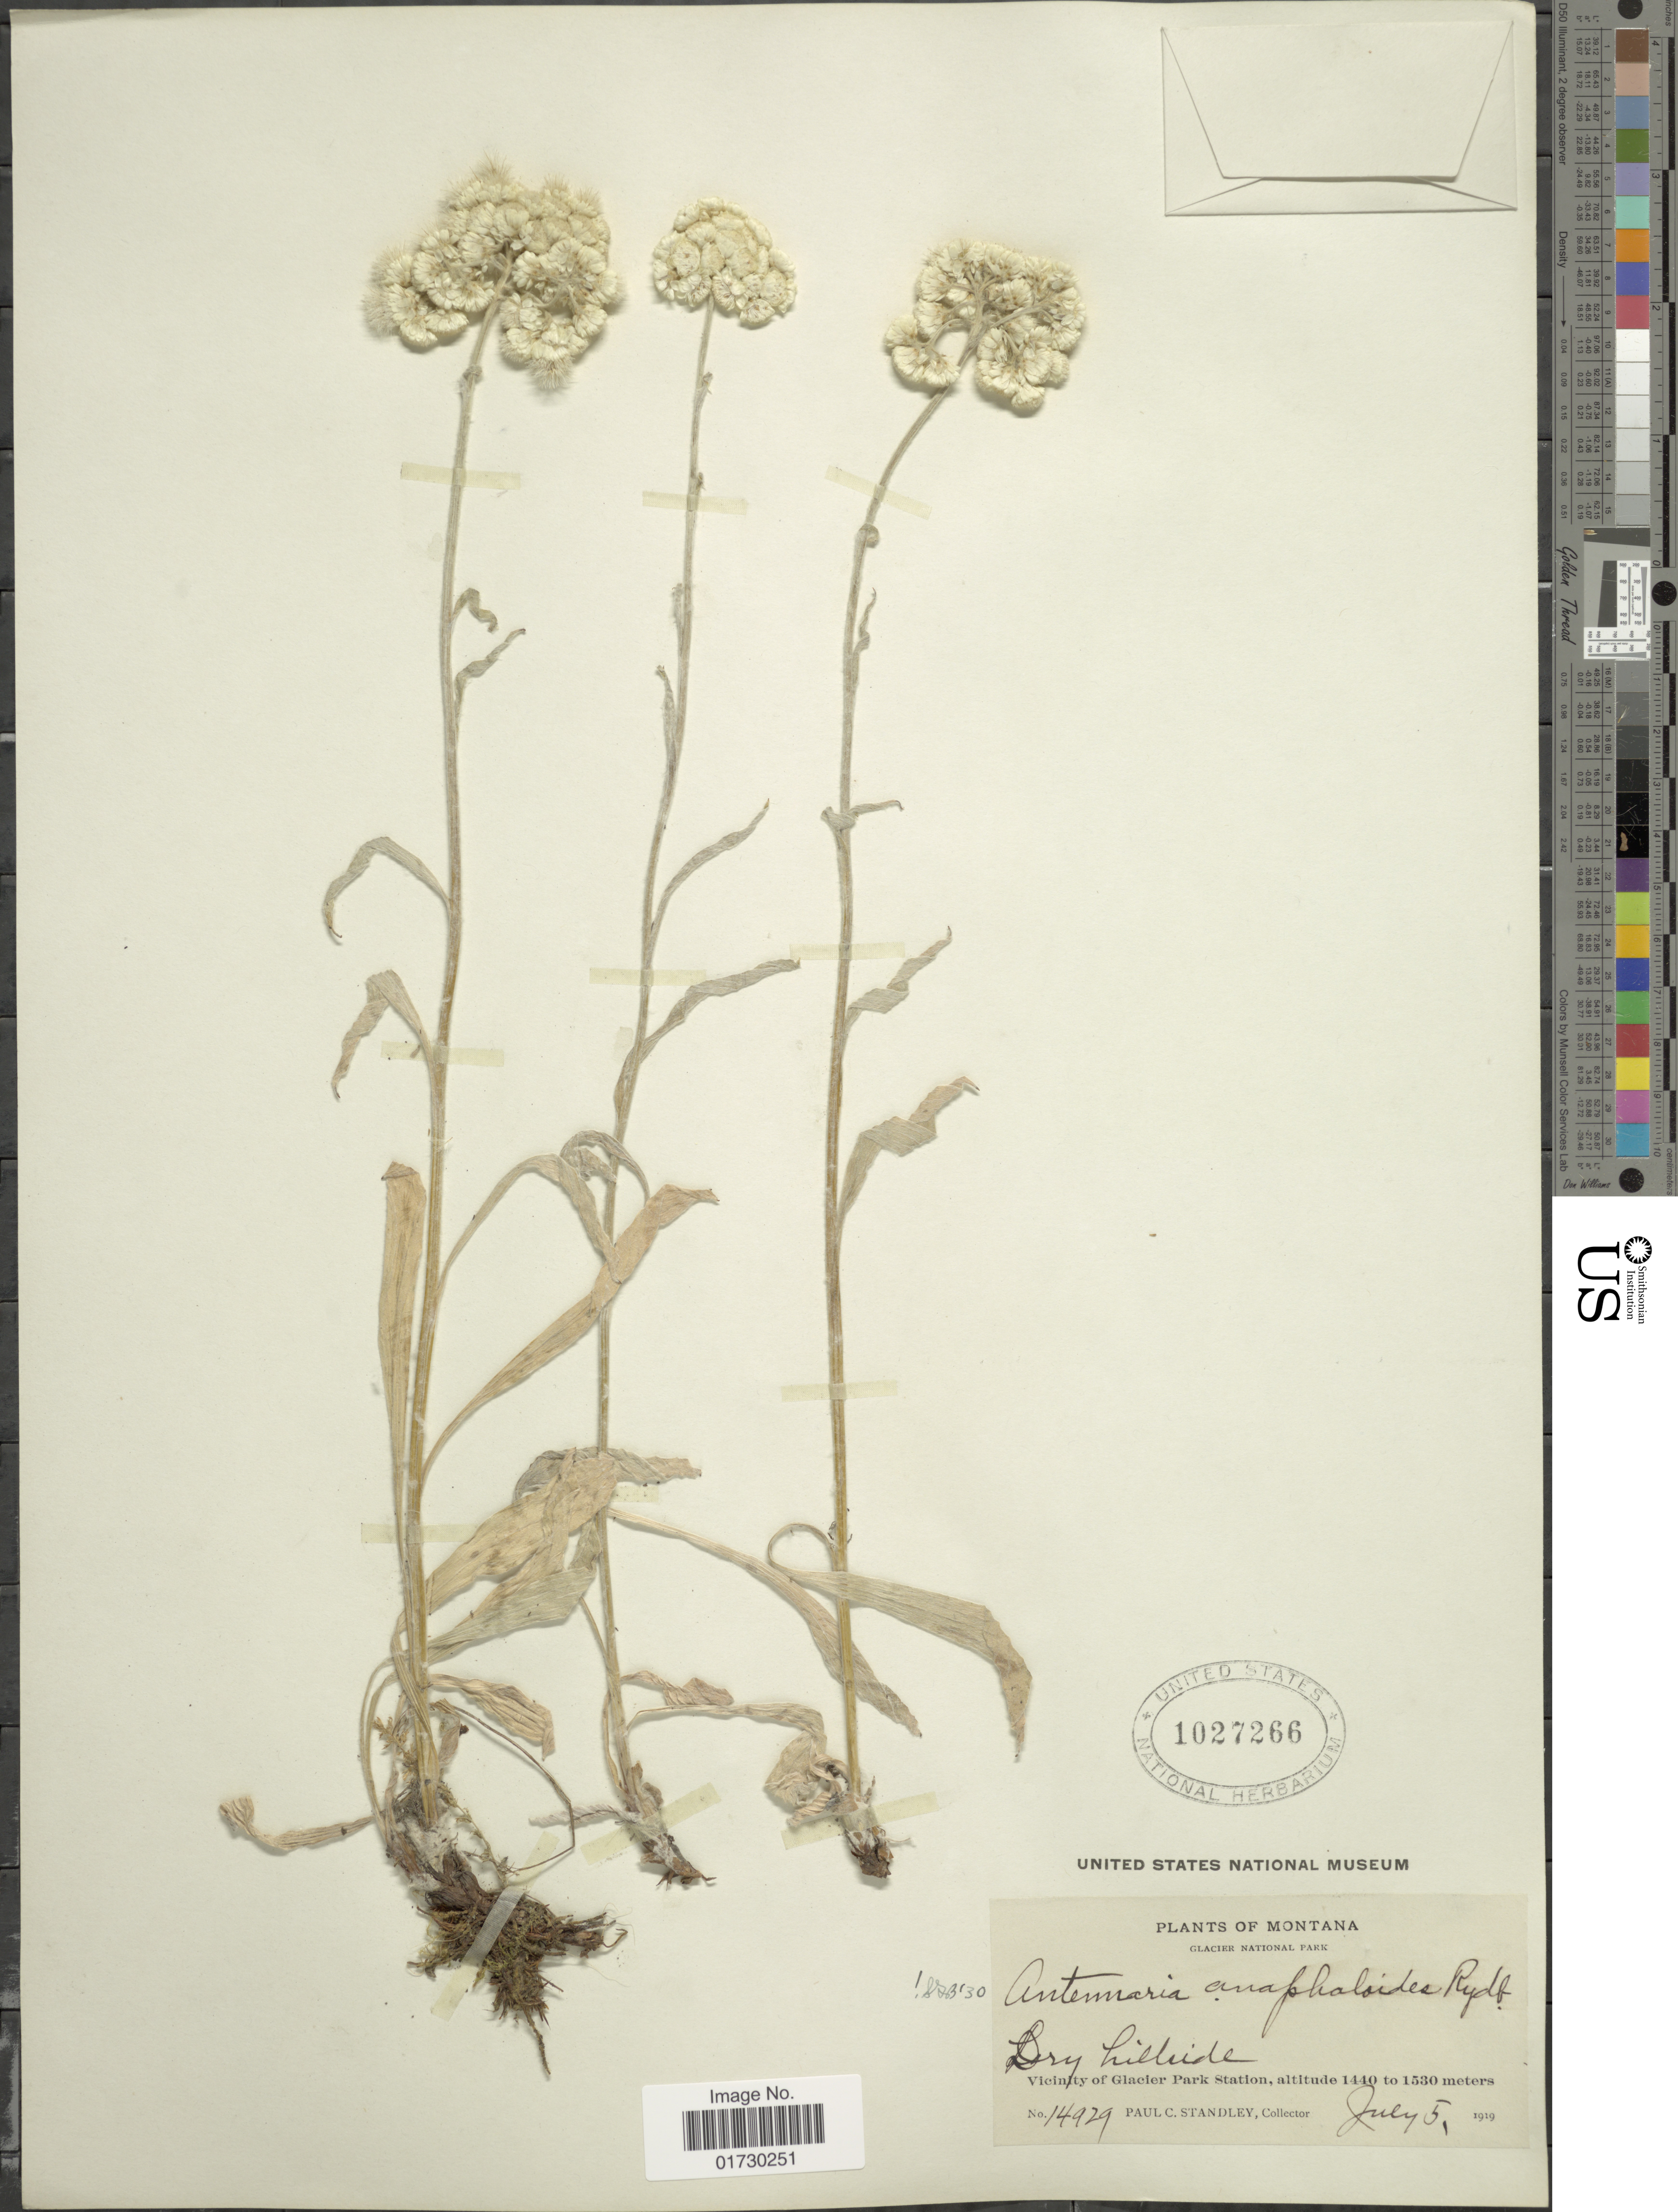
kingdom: Plantae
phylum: Tracheophyta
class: Magnoliopsida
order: Asterales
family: Asteraceae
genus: Antennaria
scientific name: Antennaria anaphaloides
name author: Rydb.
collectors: P. C. Standley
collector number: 14929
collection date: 1919-07-05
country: United States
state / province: Montana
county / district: Glacier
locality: Glacier National Park, Vicinity of Glacier Park Station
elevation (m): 1440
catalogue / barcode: US 1027266